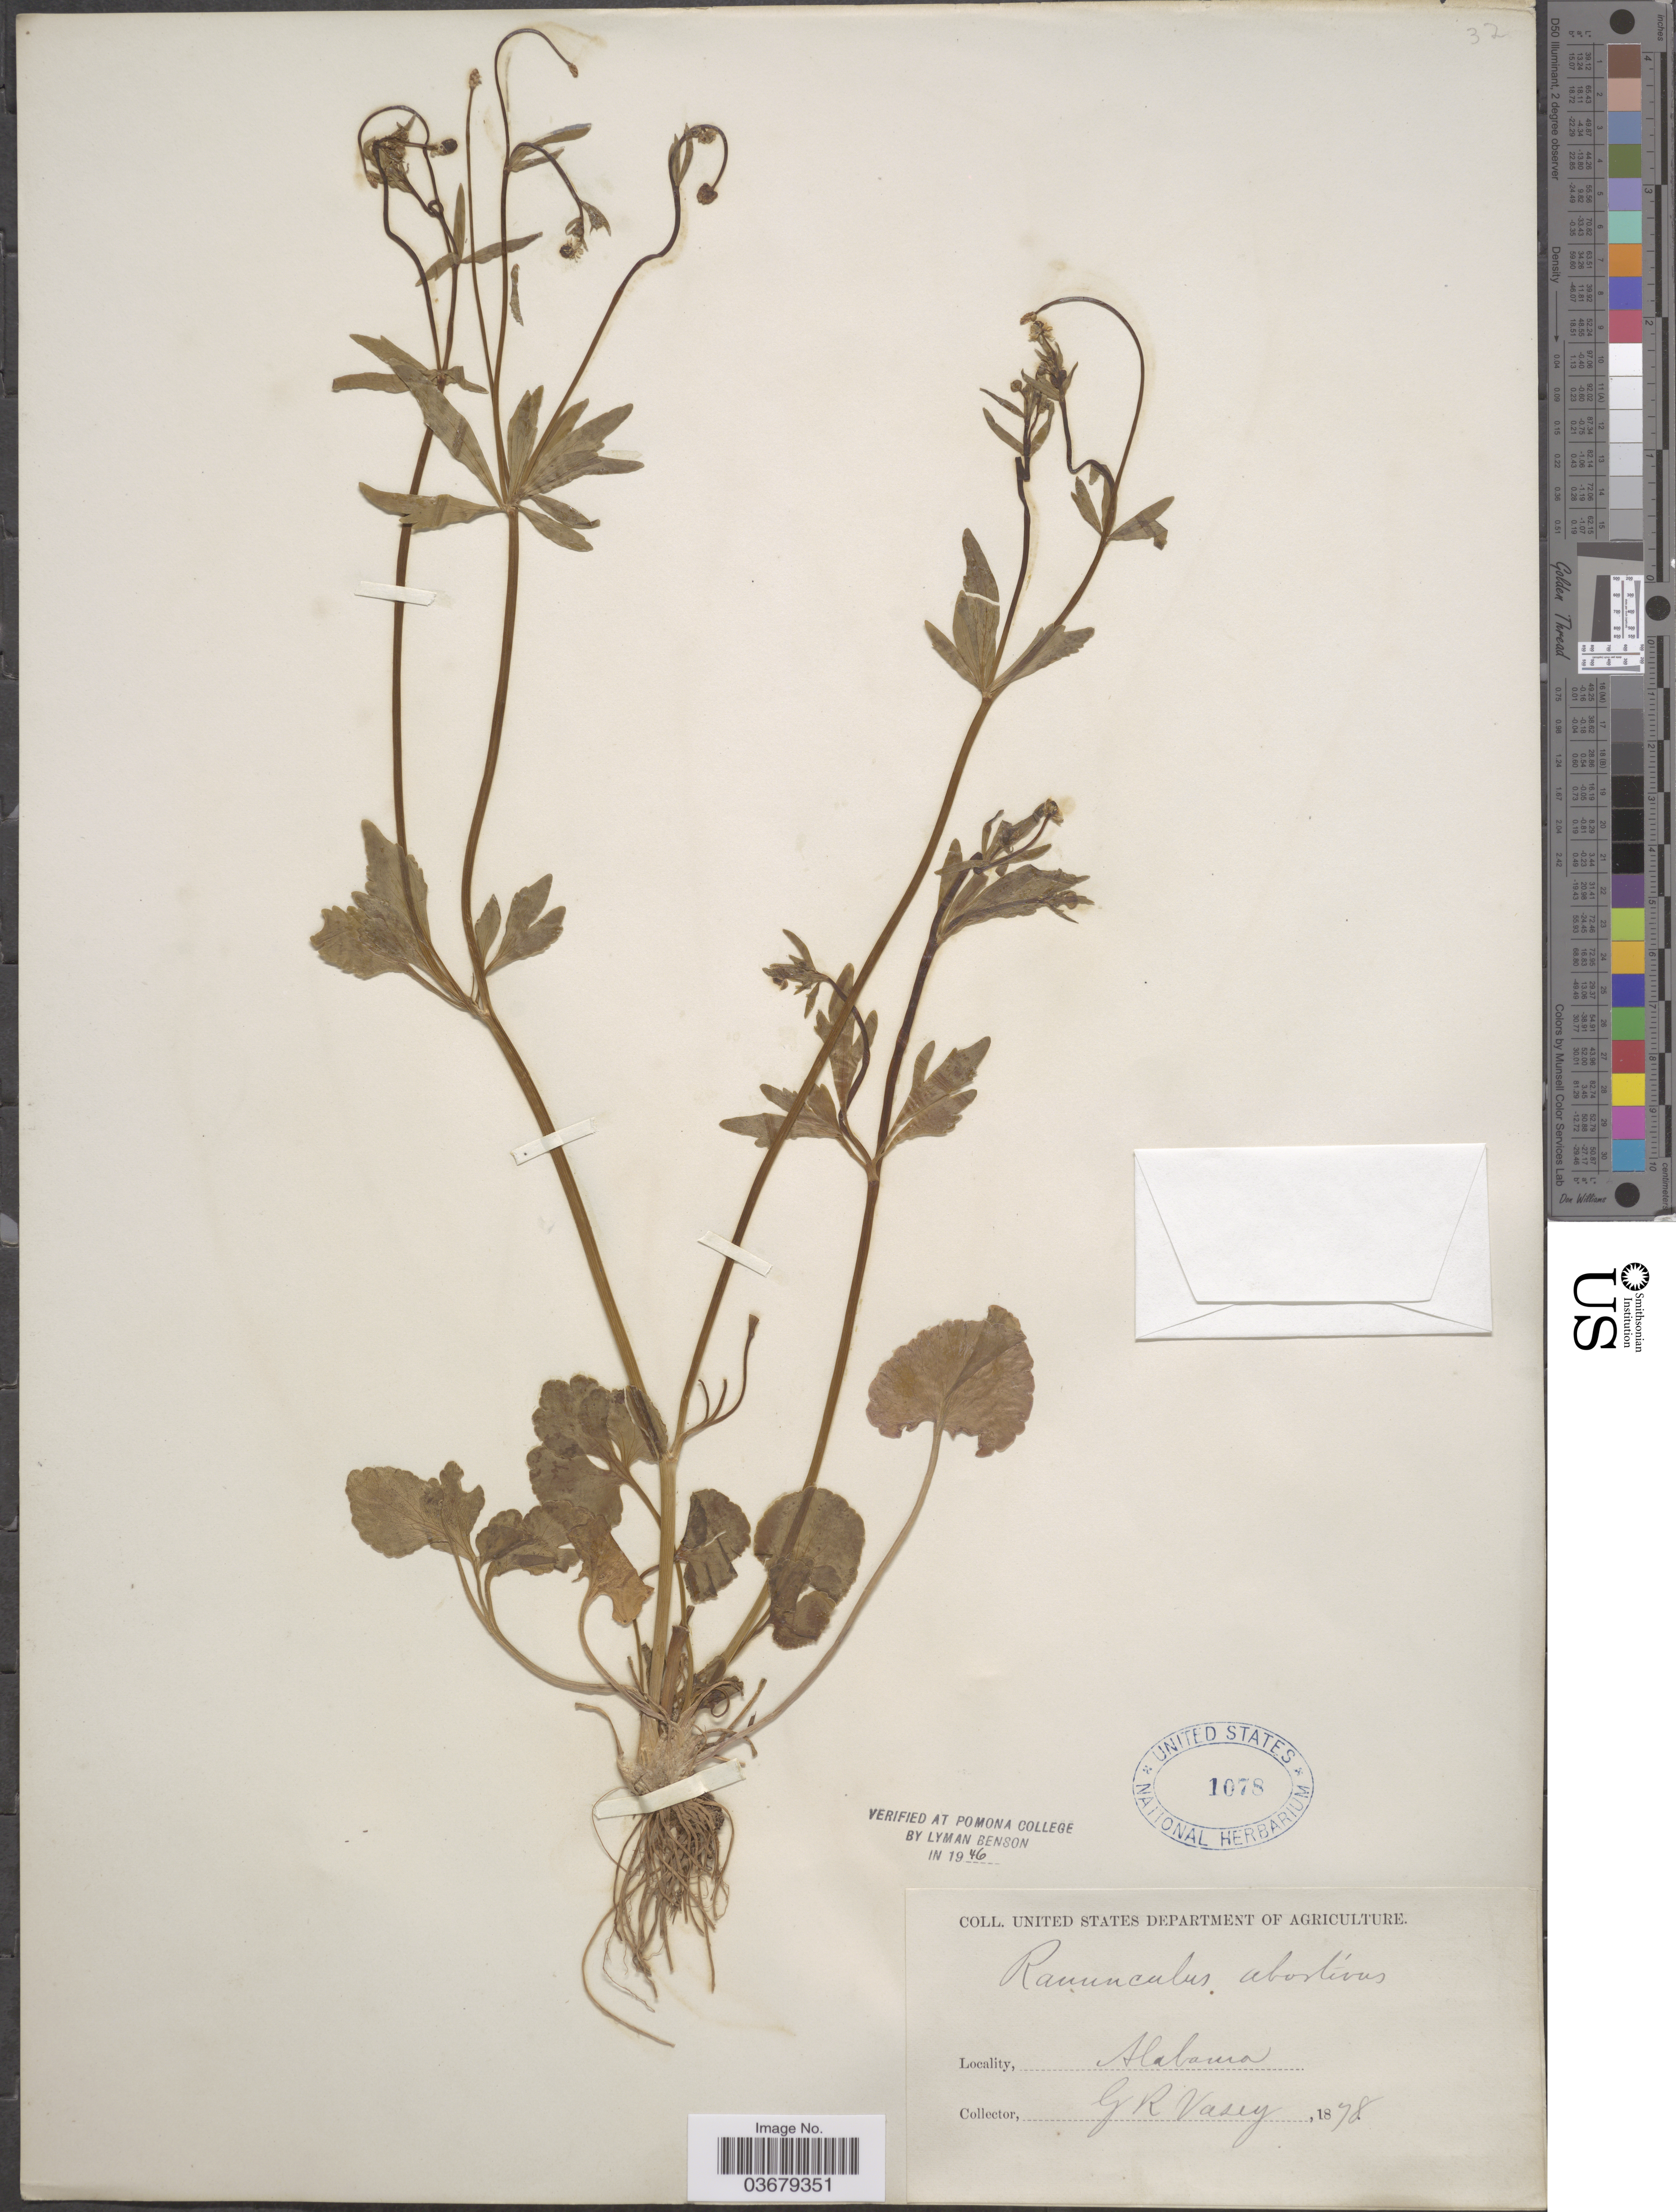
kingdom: Plantae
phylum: Tracheophyta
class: Magnoliopsida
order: Ranunculales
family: Ranunculaceae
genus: Ranunculus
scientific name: Ranunculus abortivus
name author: L.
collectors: G. R. Vasey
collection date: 1878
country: United States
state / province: Alabama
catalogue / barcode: US 1078